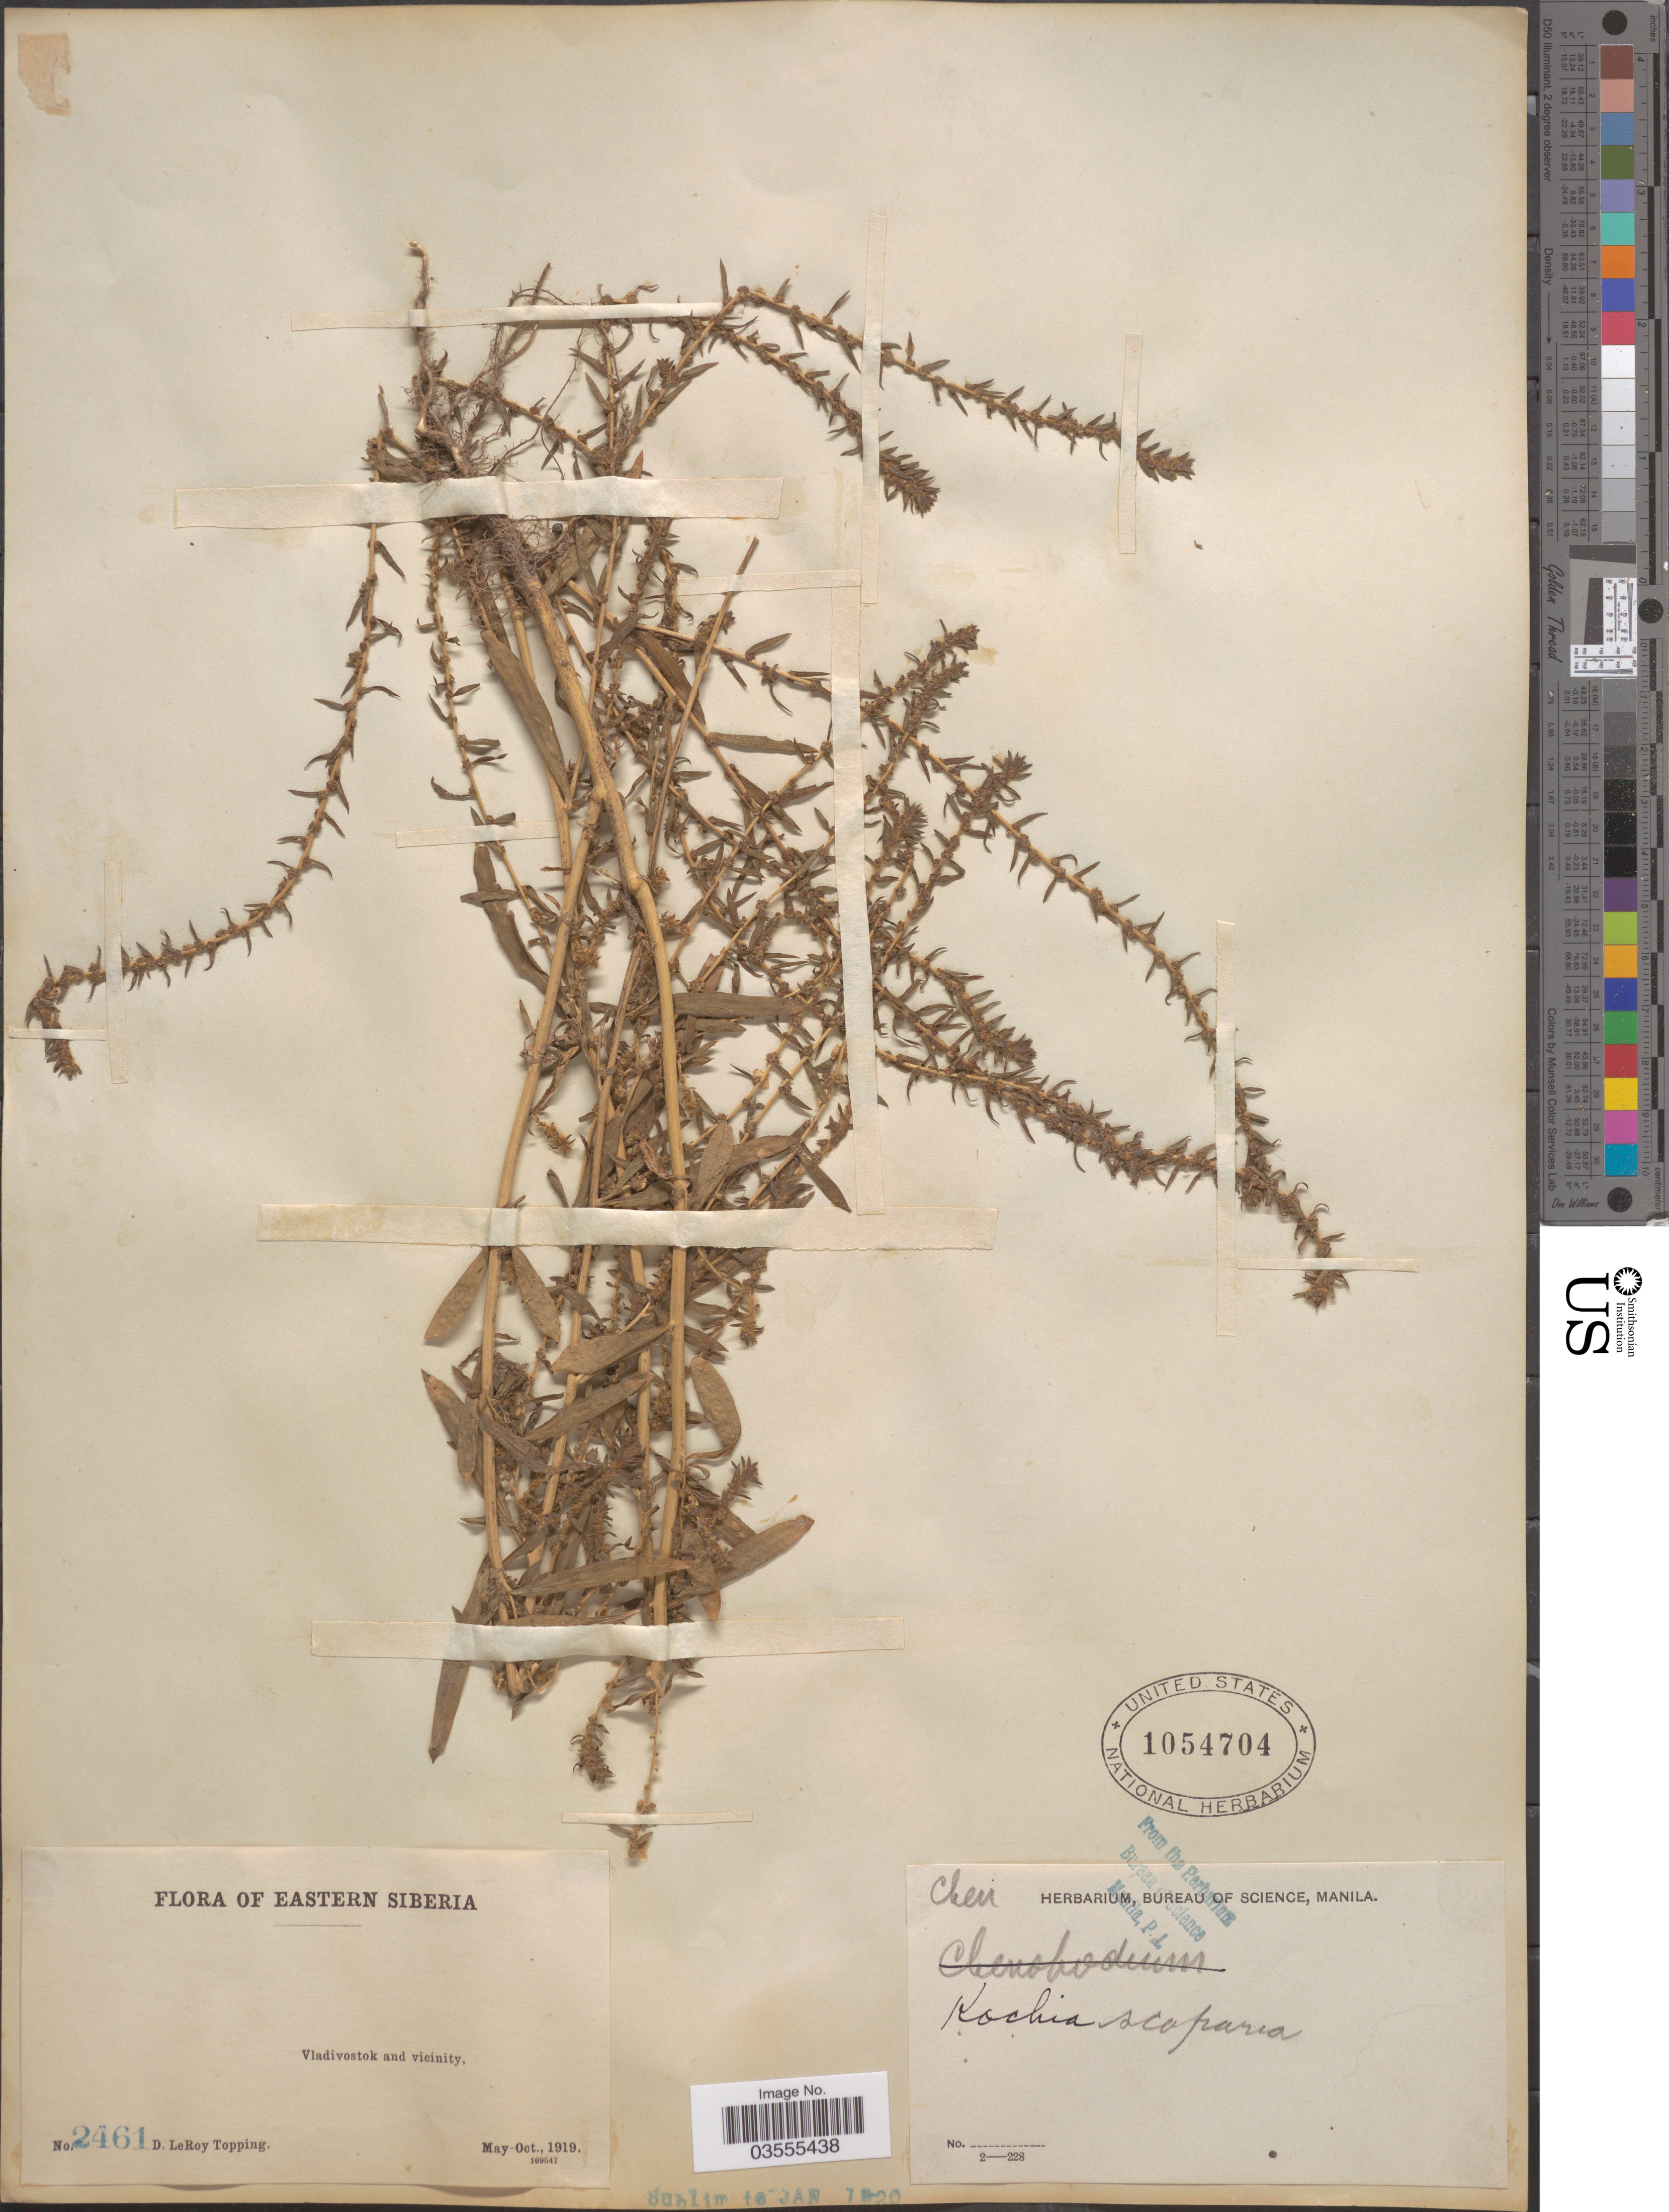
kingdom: Plantae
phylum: Tracheophyta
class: Magnoliopsida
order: Caryophyllales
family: Amaranthaceae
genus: Bassia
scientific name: Bassia scoparia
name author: (L.) Voss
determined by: U.S. National Herbarium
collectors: D. L. Topping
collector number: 2461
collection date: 1919-05/1919-10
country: Russian Federation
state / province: Primorsky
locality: Eastern Siberia. Vladivostok and vicinity.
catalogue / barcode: US 1054704